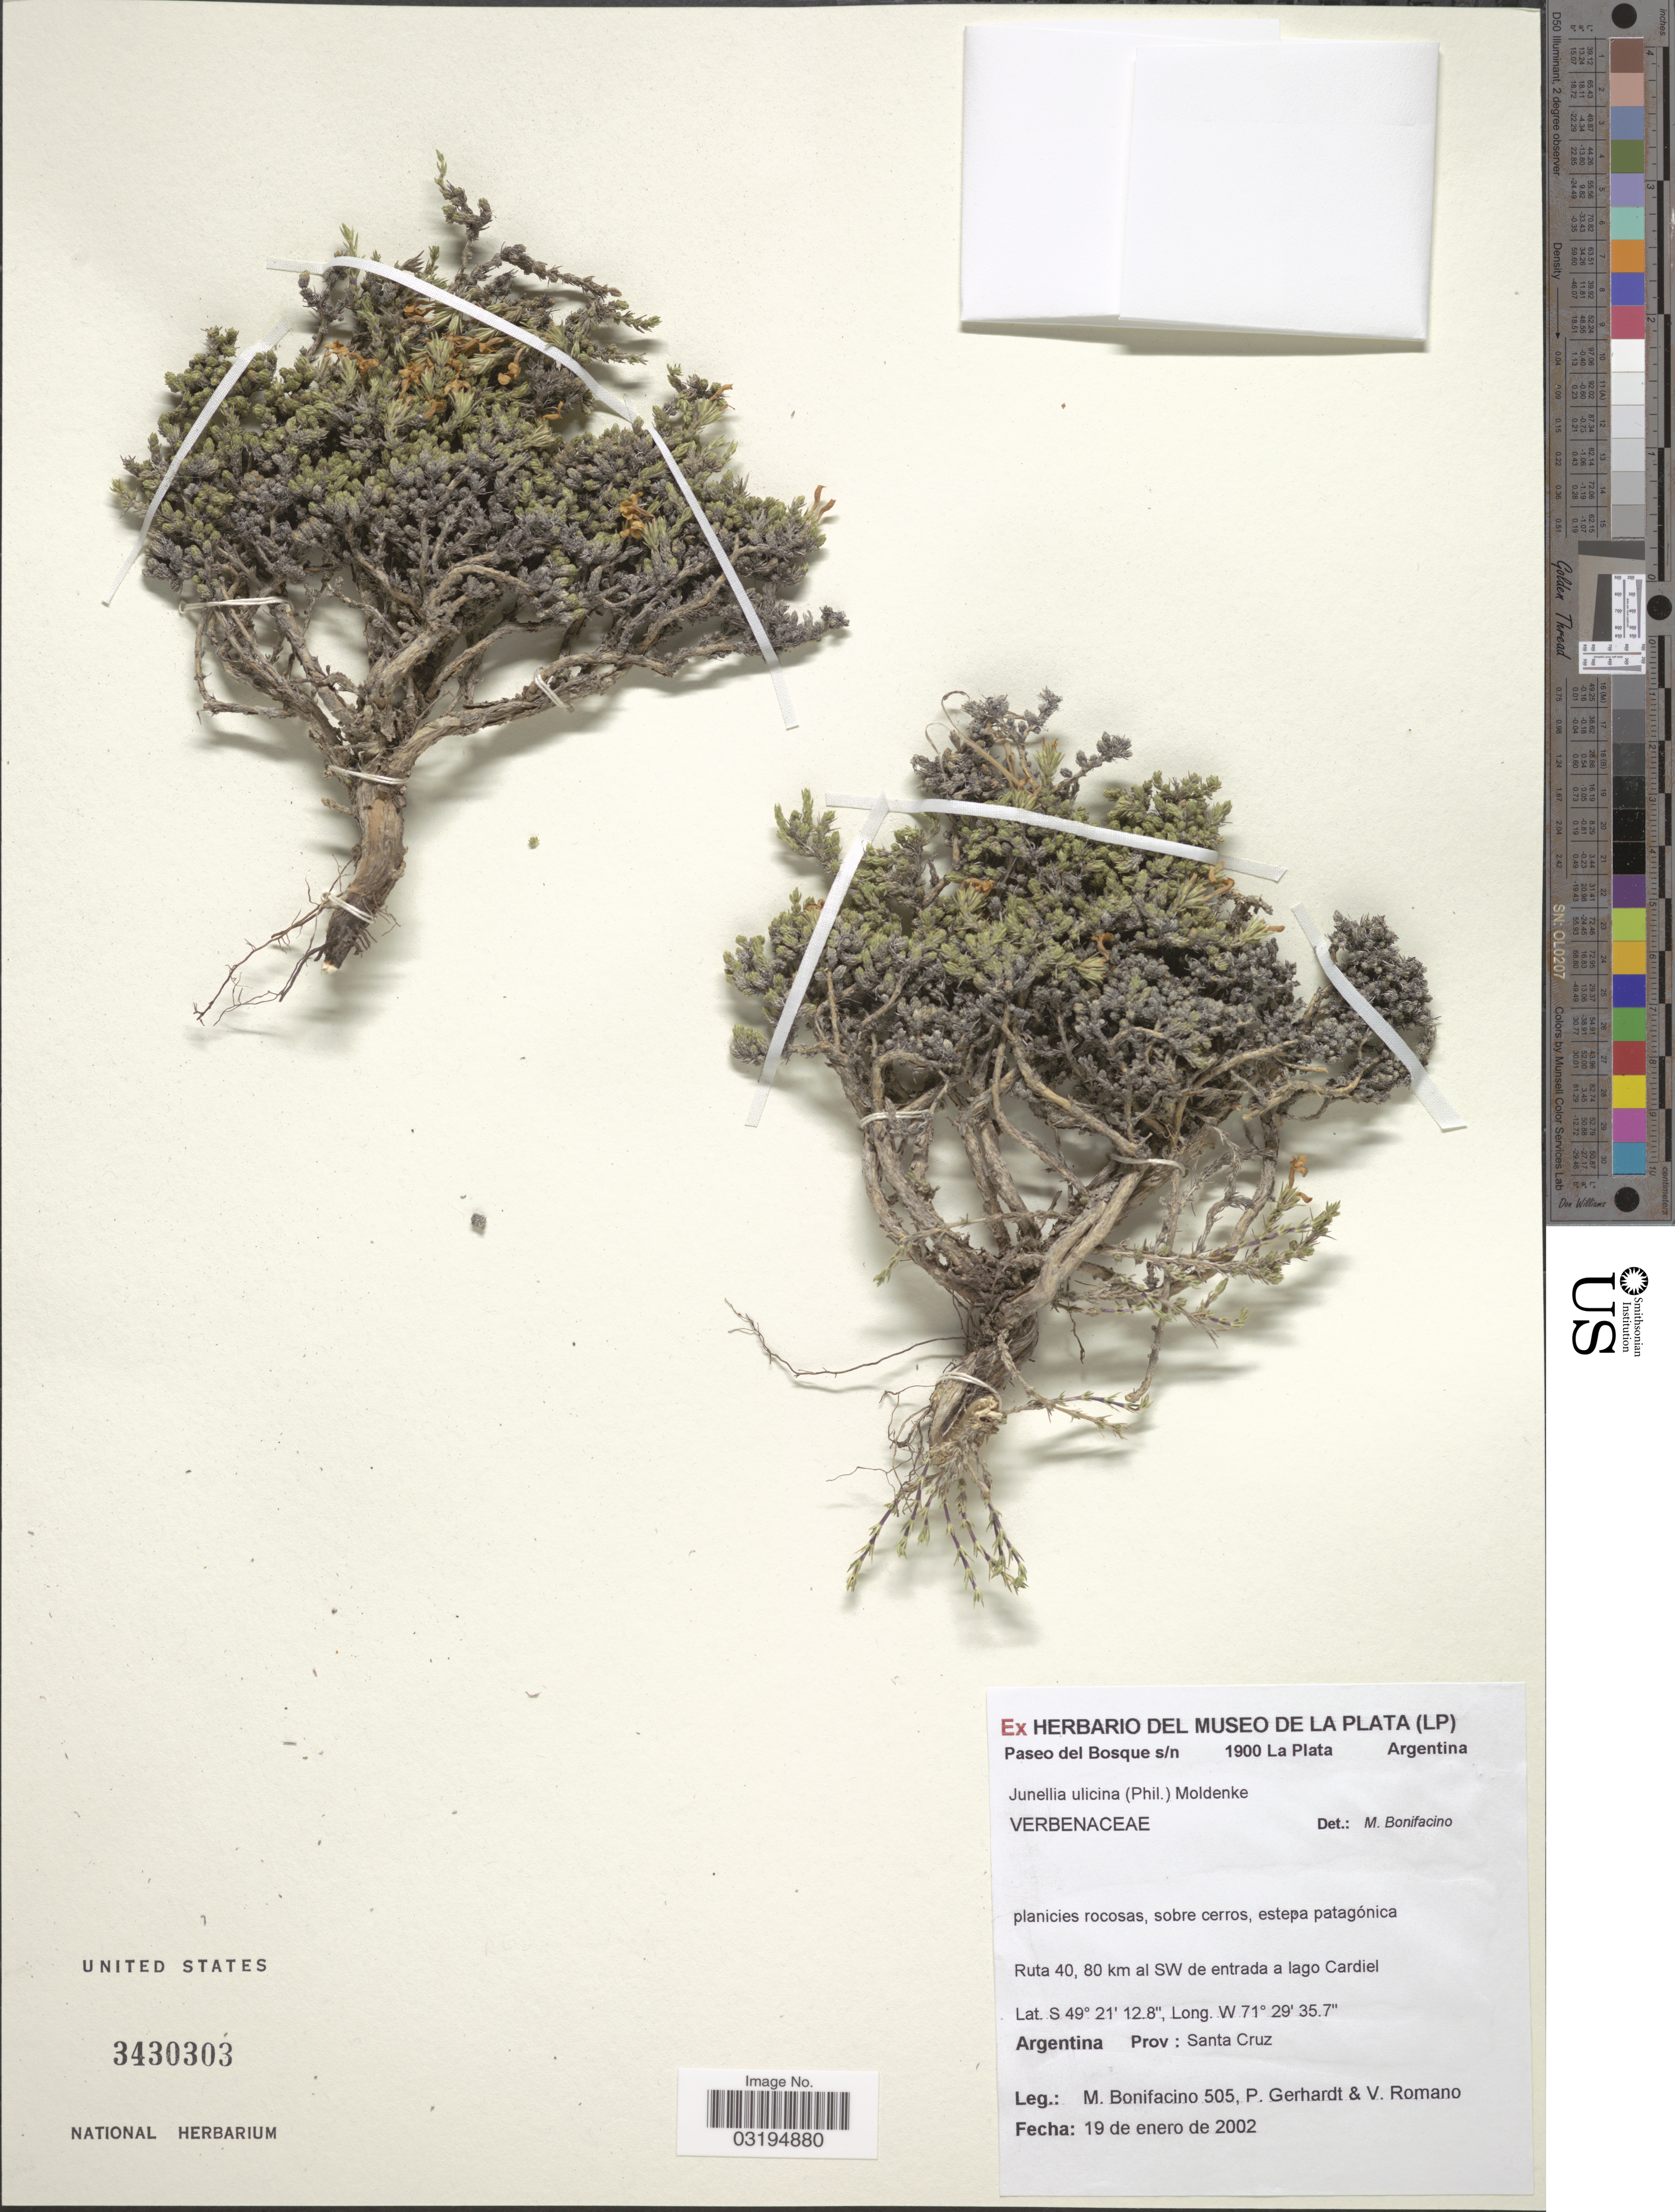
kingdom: Plantae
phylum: Tracheophyta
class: Magnoliopsida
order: Lamiales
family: Verbenaceae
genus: Junellia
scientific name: Junellia ulicina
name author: Moldenke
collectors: M. Bonifacino, P. Gerhardt & V. Romano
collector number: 0505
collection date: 2002-01-19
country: Argentina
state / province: Santa Cruz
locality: Ruta 40, 80 km al SW de entrada a lago Cardiel.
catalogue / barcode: US 3430303